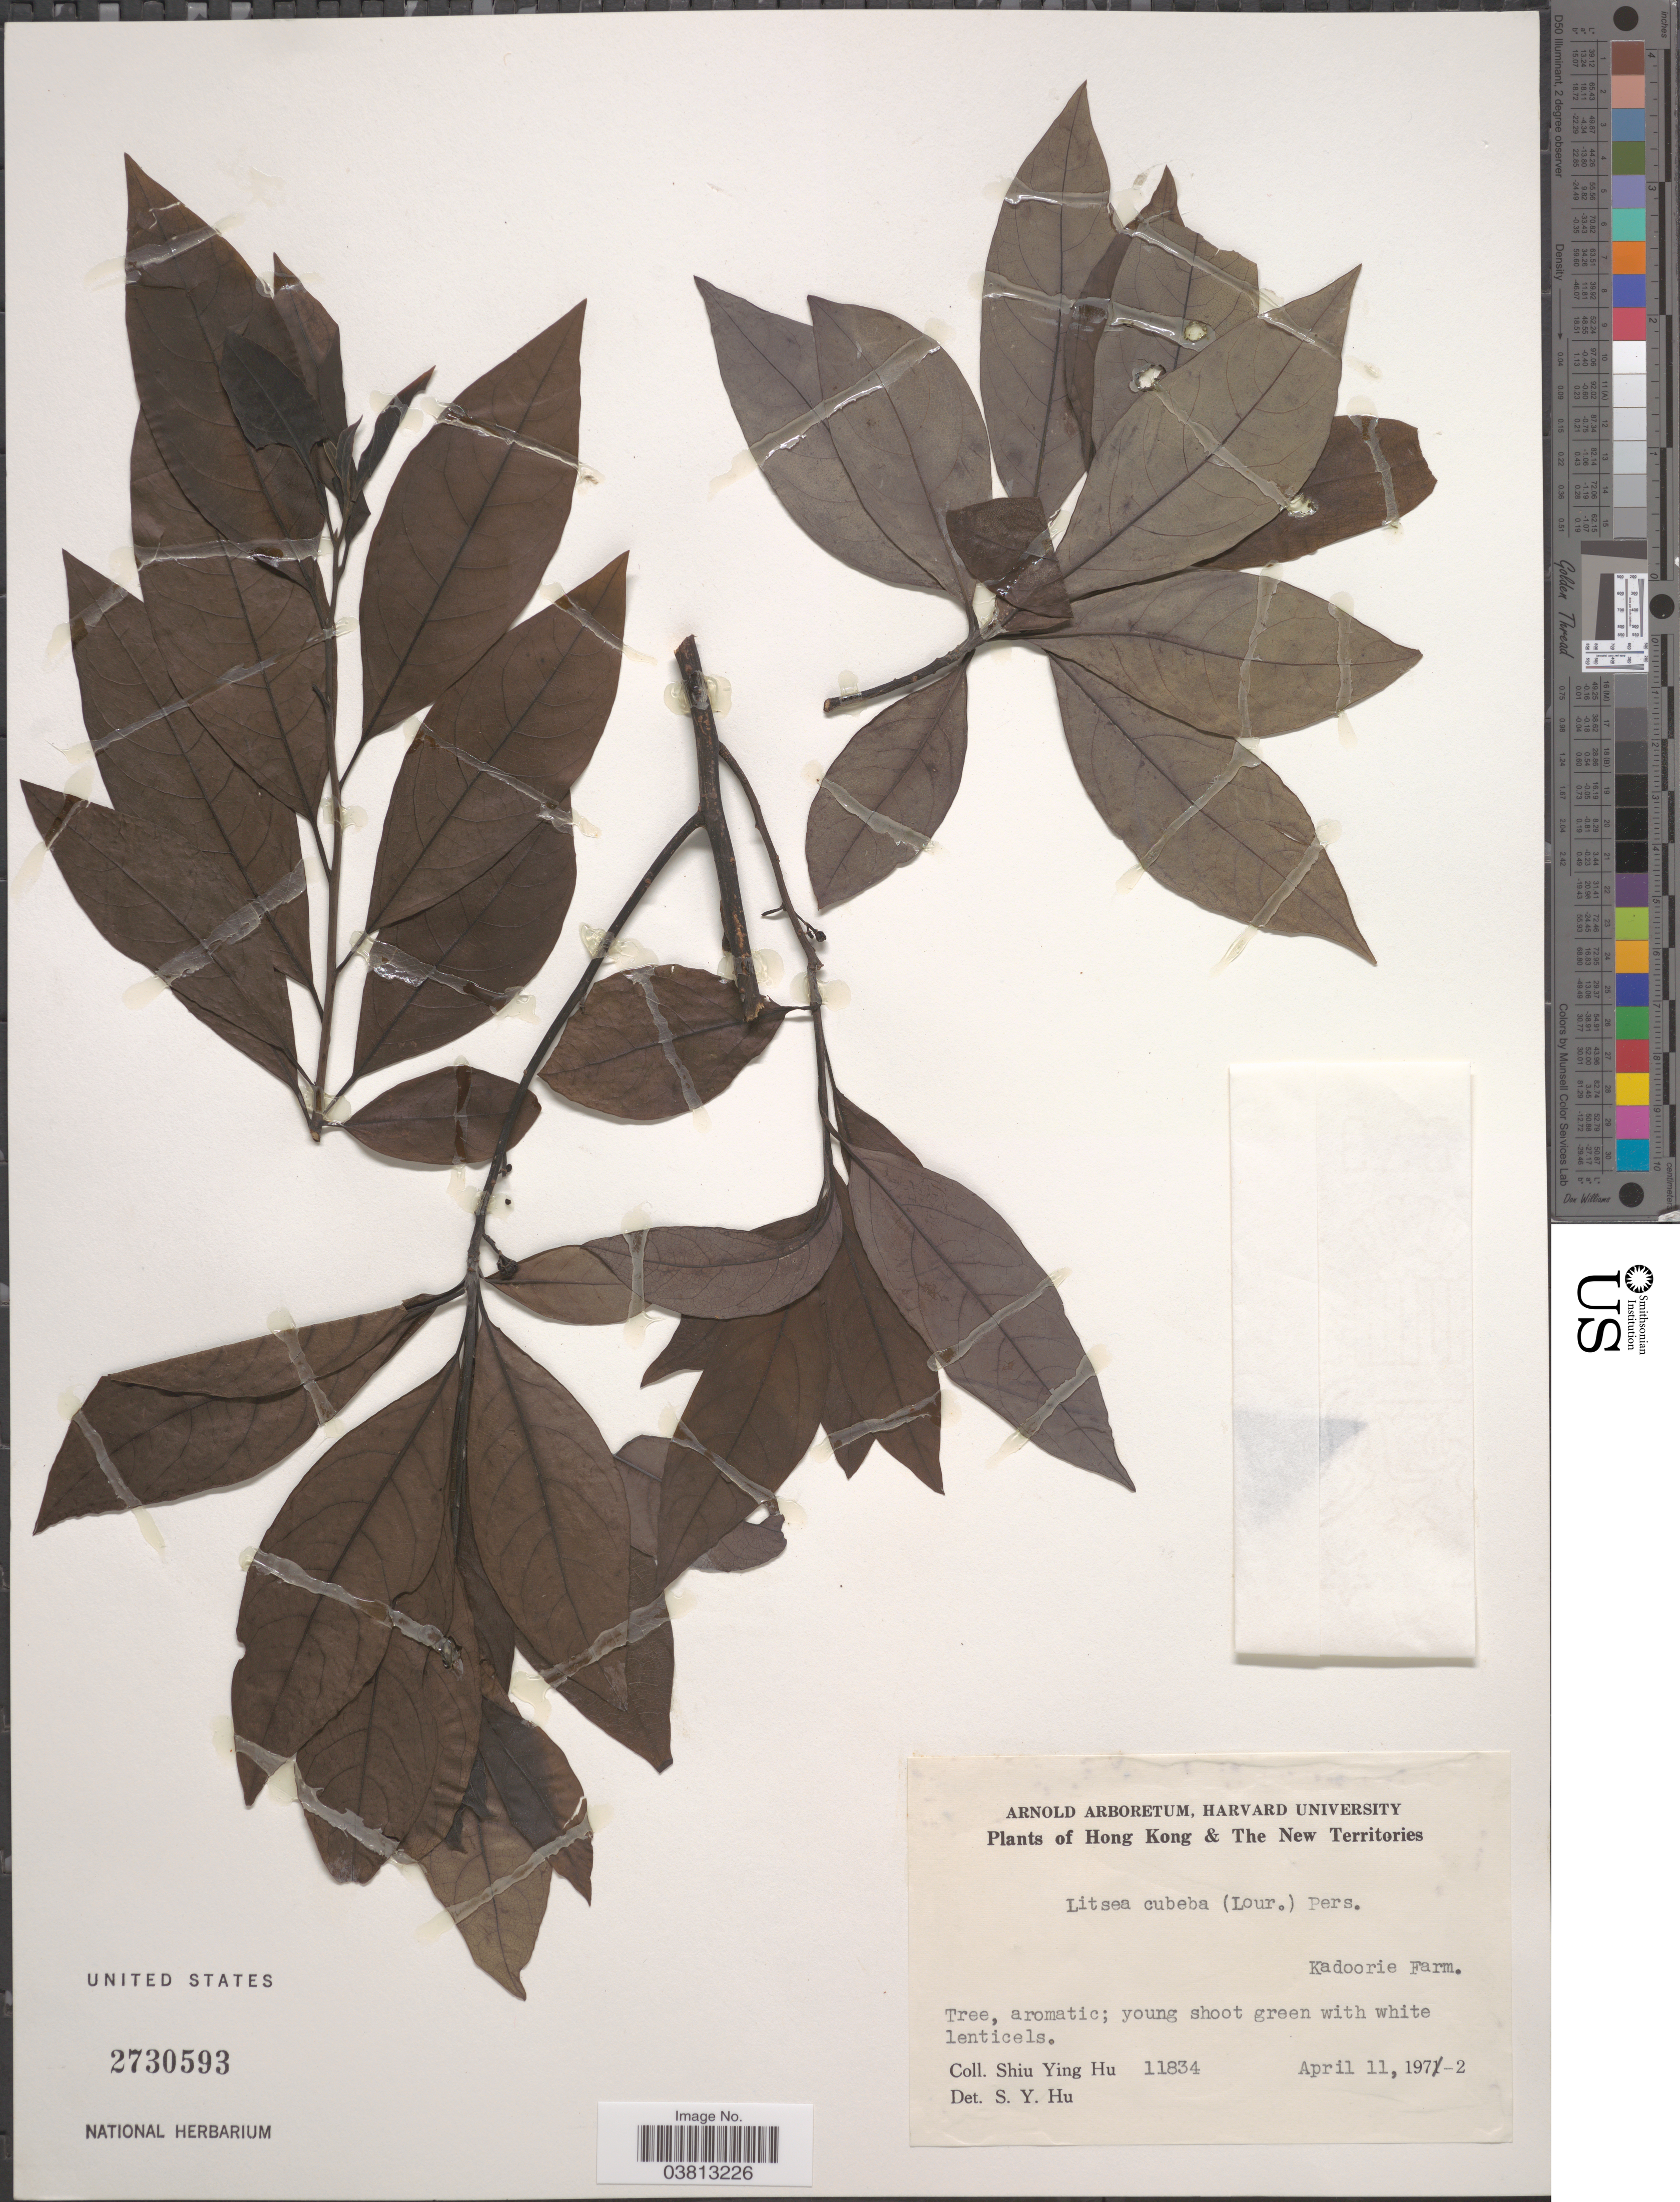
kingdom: Plantae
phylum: Tracheophyta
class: Magnoliopsida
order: Laurales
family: Lauraceae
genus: Litsea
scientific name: Litsea cubeba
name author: (Lour.) Pers.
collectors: S. Y. Hu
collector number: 11834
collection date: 1972-04-11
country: China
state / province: Hong Kong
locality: The New Territories. Kadoorie Farm.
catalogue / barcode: US 2730593